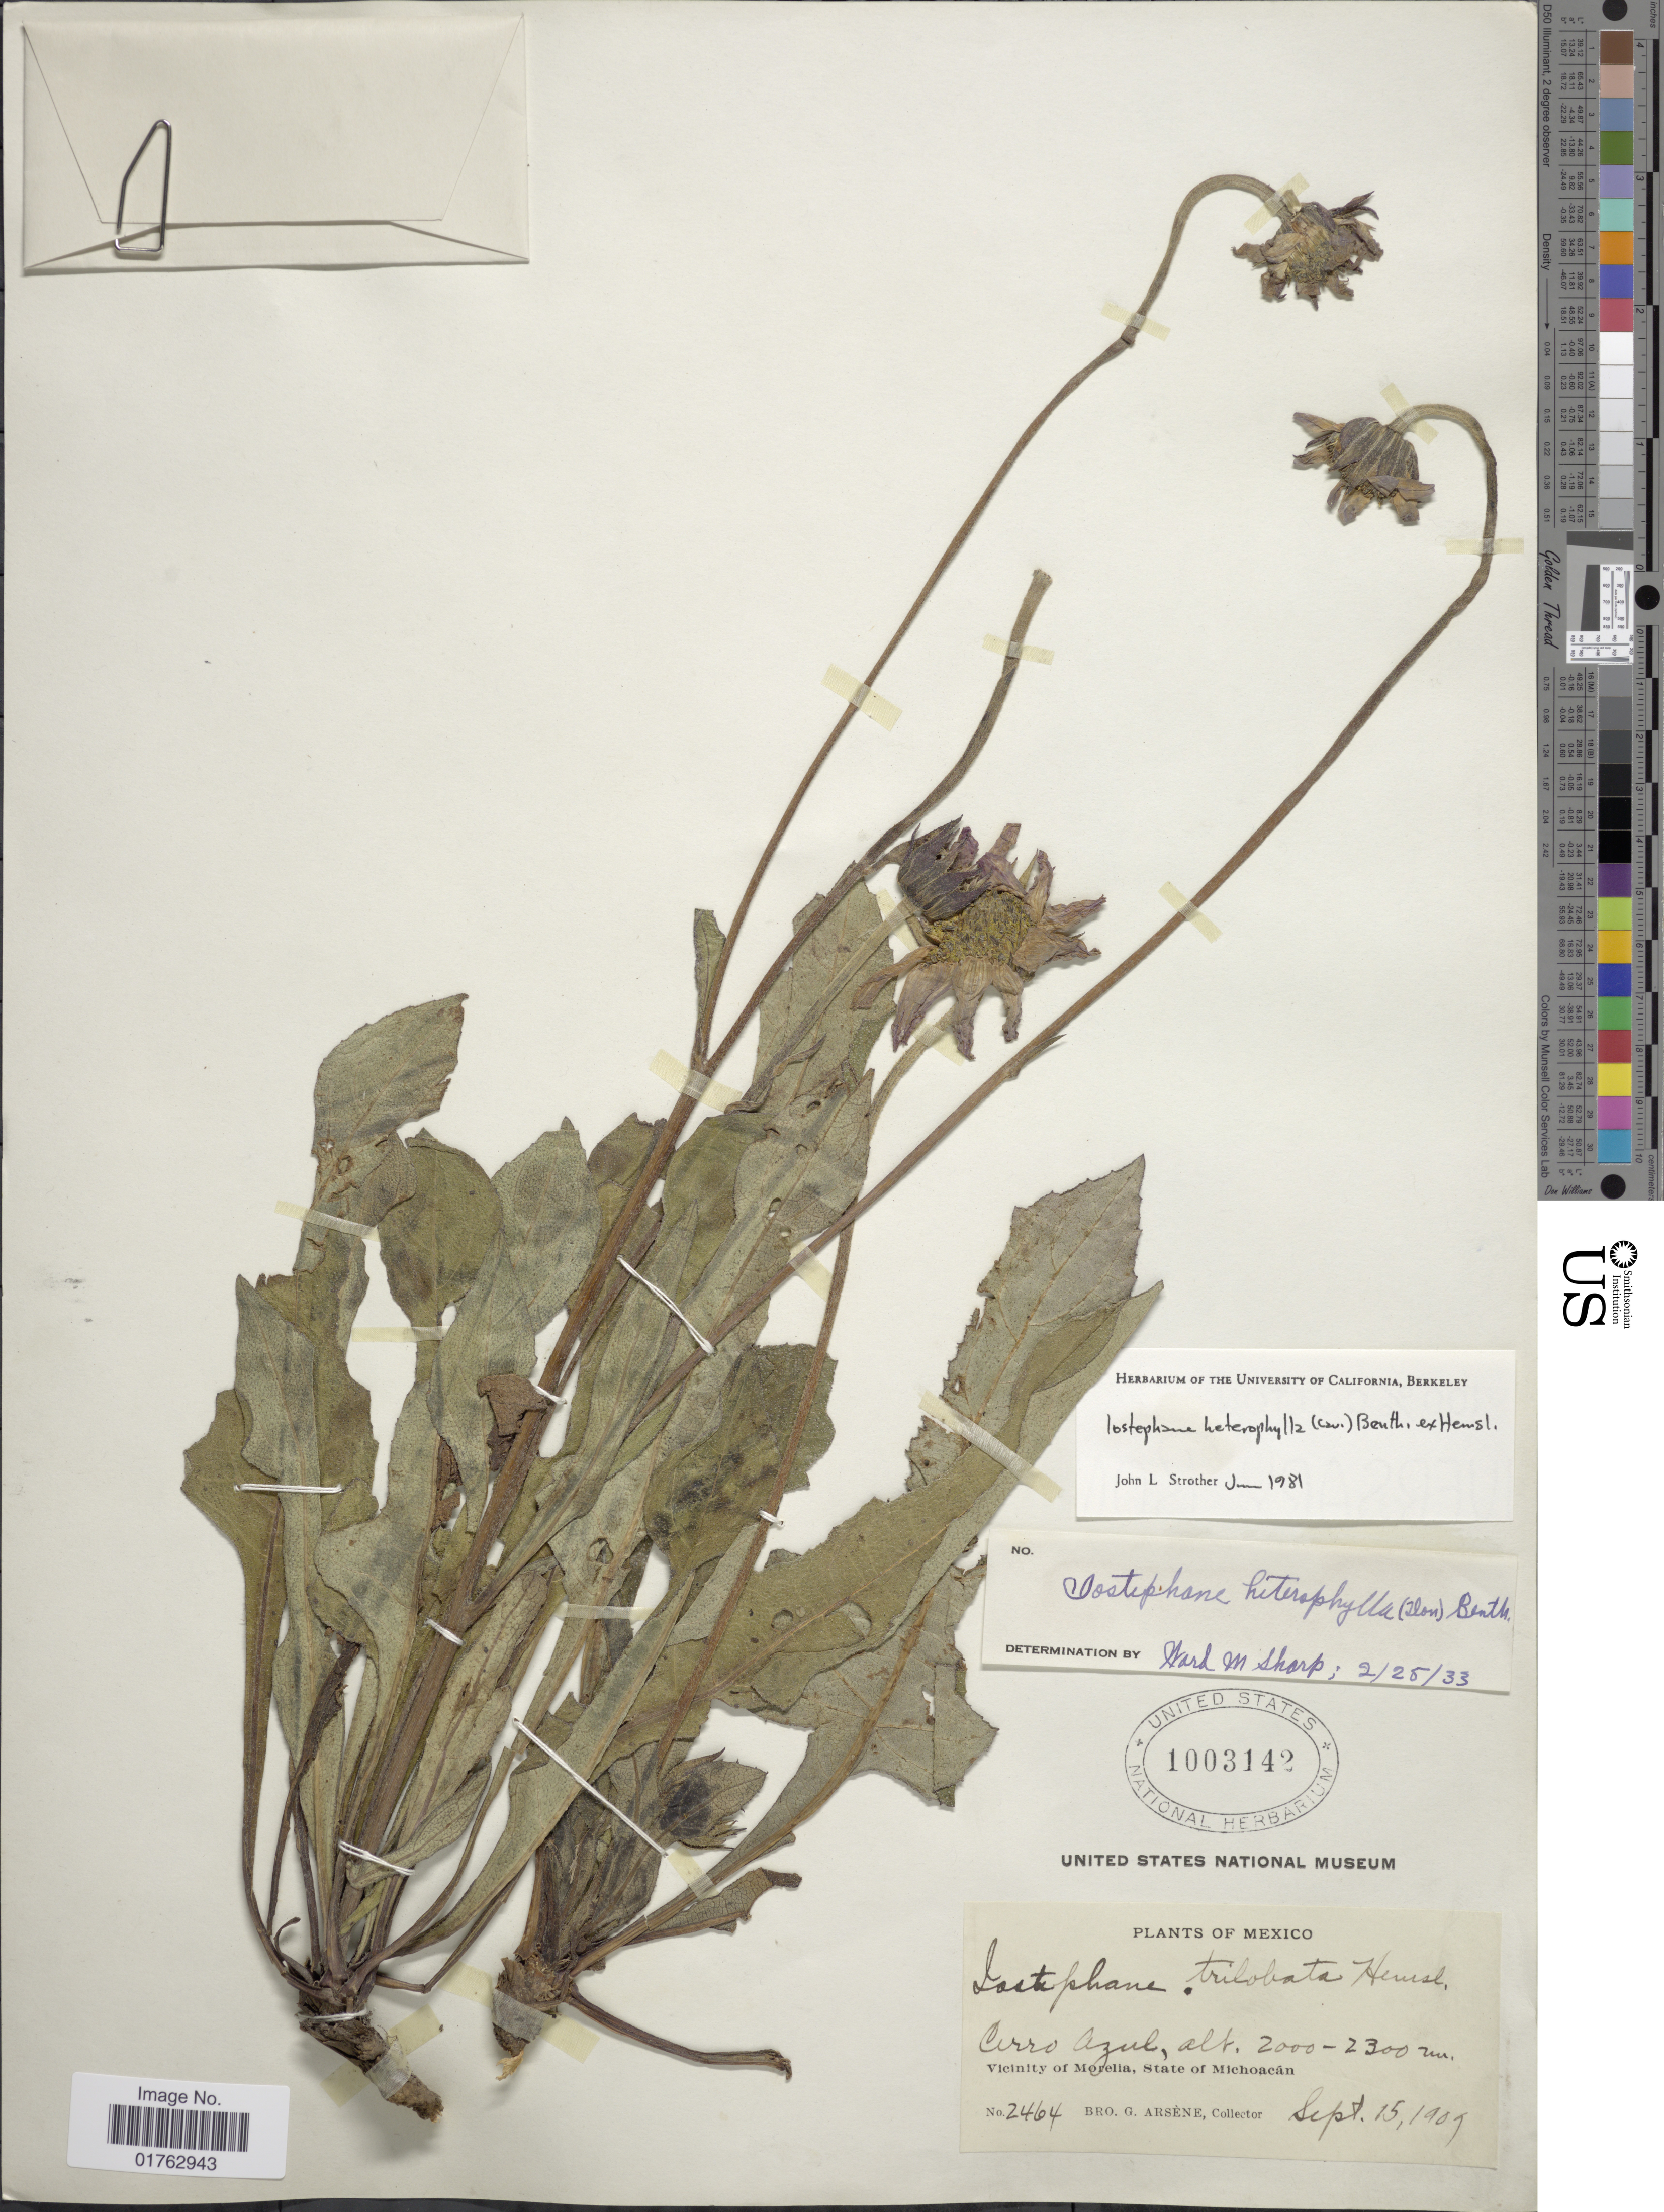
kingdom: Plantae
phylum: Tracheophyta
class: Magnoliopsida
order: Asterales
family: Asteraceae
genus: Iostephane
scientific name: Iostephane heterophylla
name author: (Cav.) Benth. ex Hemsl.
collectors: Bro. G. Arsène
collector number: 2464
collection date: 1909-09-15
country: Mexico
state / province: Michoacán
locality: Cerro Azul, Vicinity of Morelia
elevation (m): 2000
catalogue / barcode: US 1003142